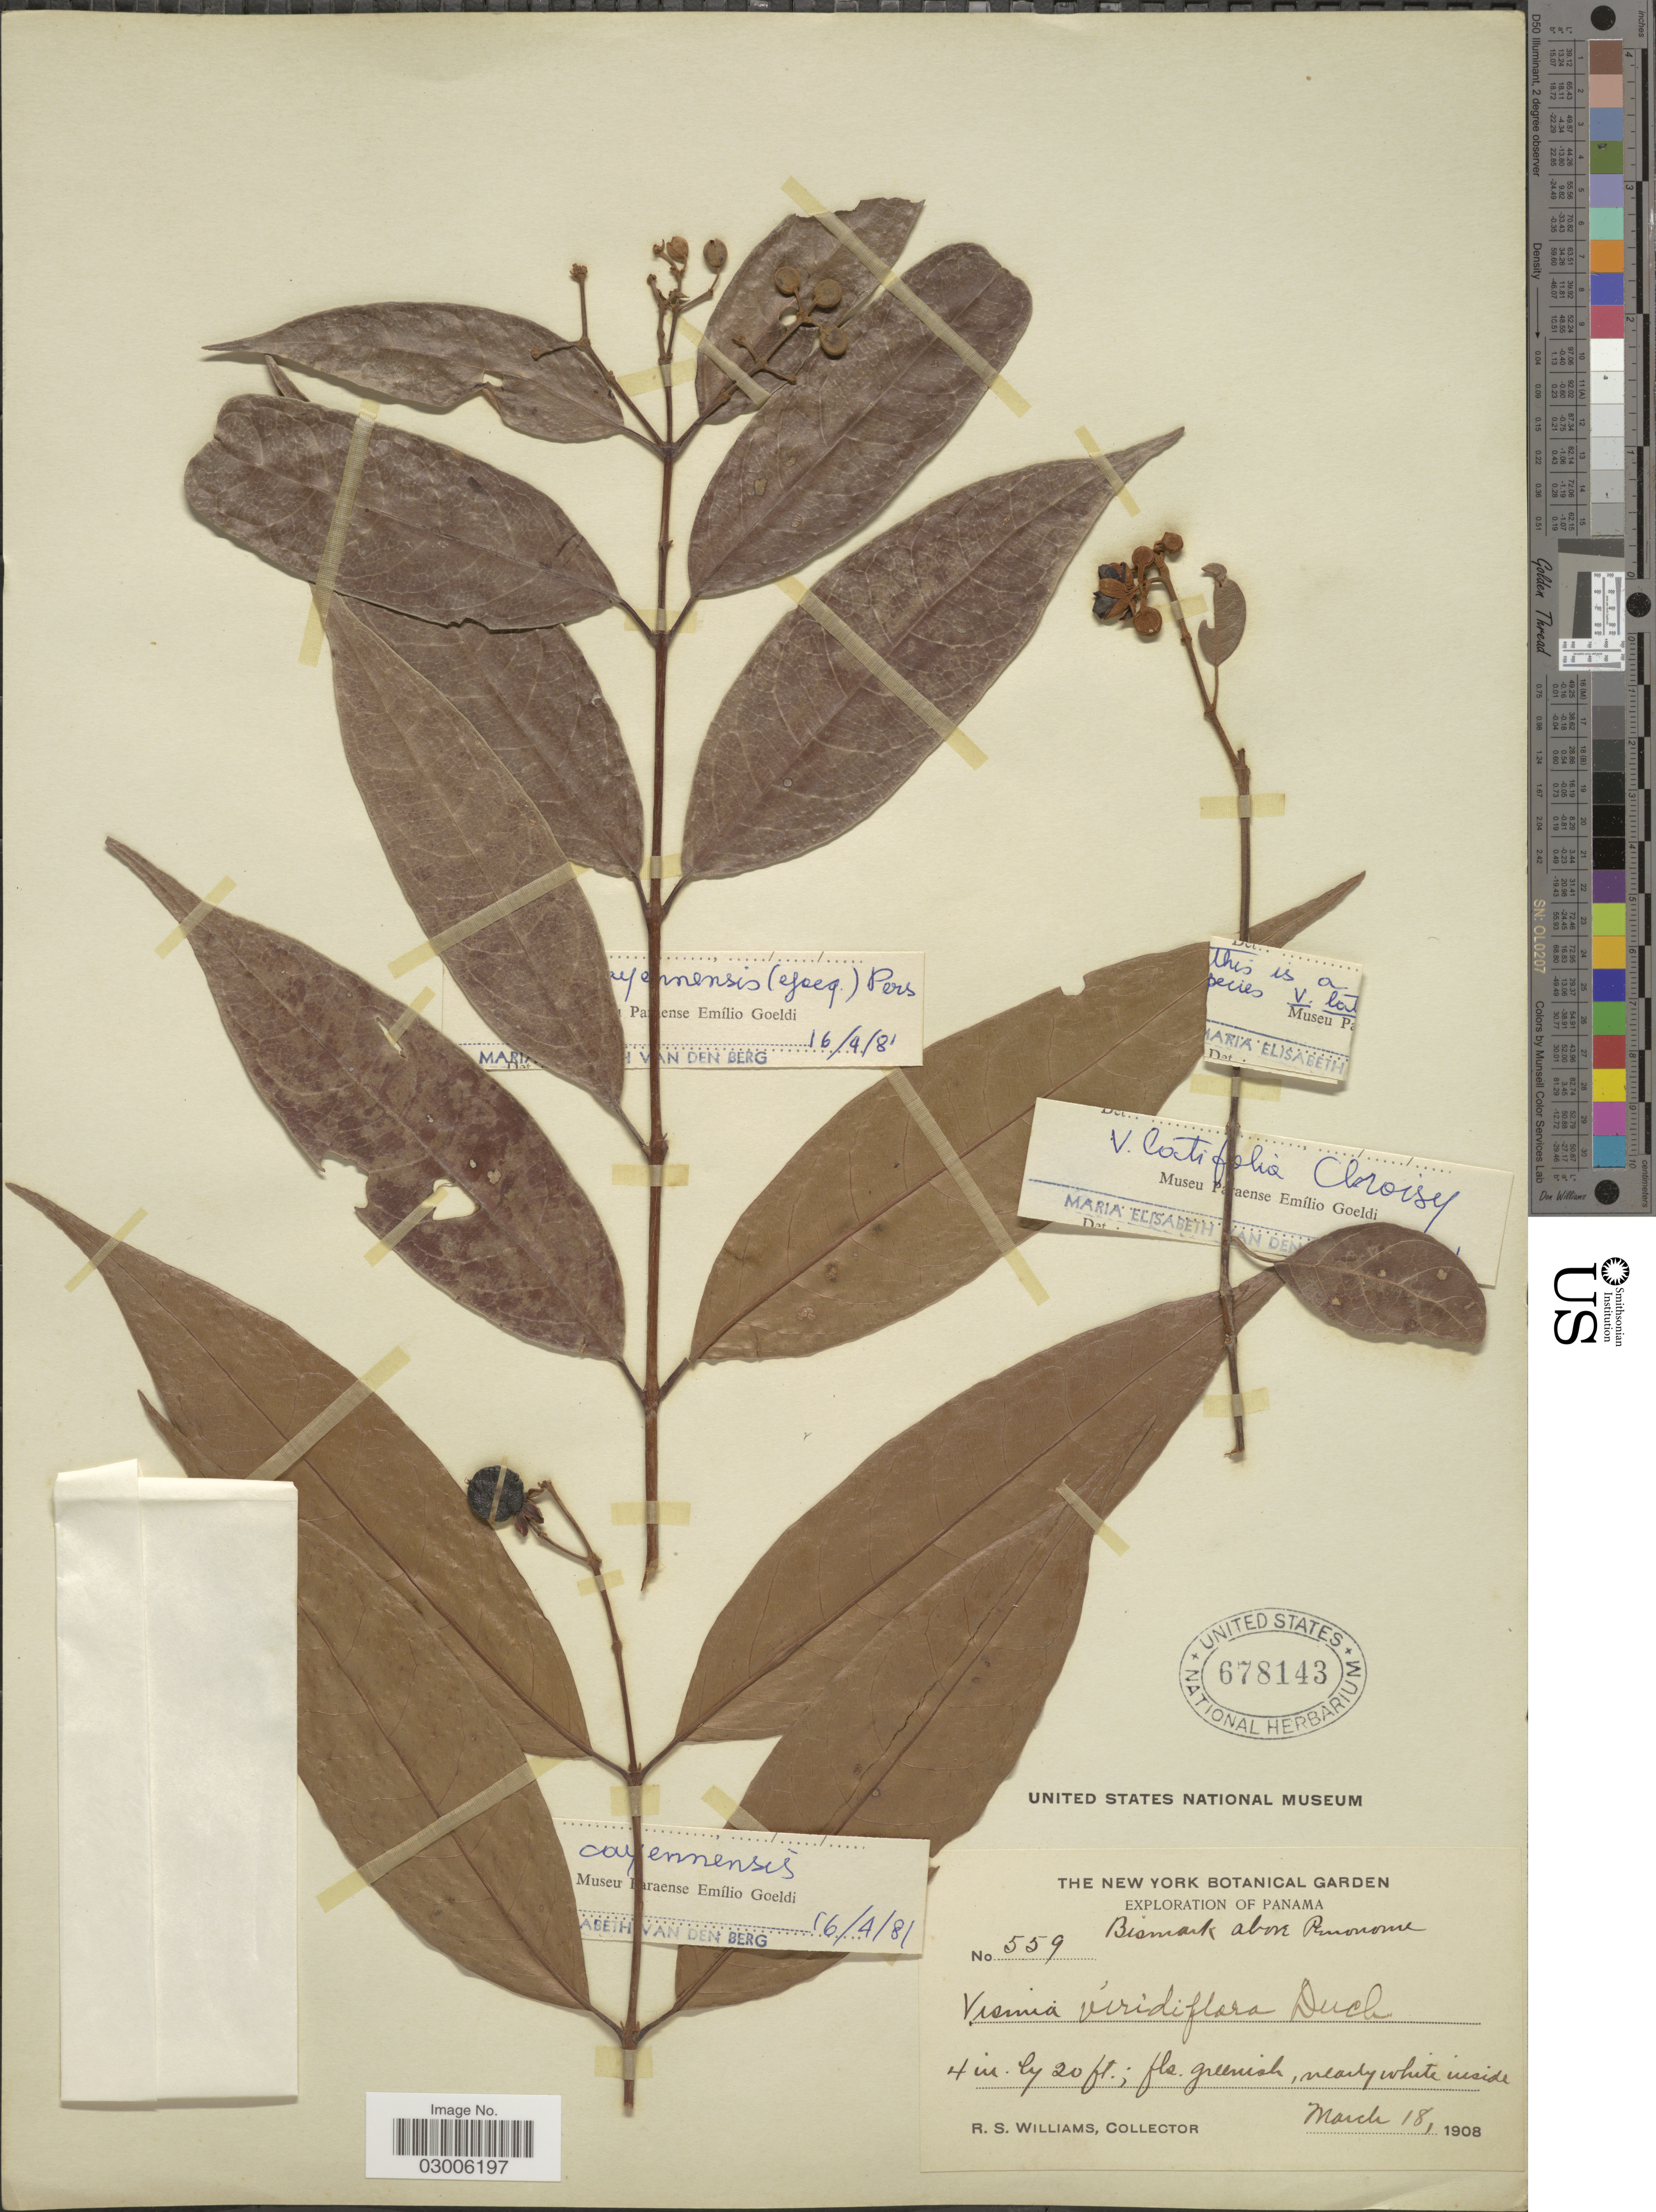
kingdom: Plantae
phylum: Tracheophyta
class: Magnoliopsida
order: Malpighiales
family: Hypericaceae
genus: Vismia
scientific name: Vismia cayennensis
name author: (Jacq.) Pers.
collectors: R. S. Williams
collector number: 559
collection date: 1908-03-18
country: Panama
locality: Bismark above Penonome.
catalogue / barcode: US 678143